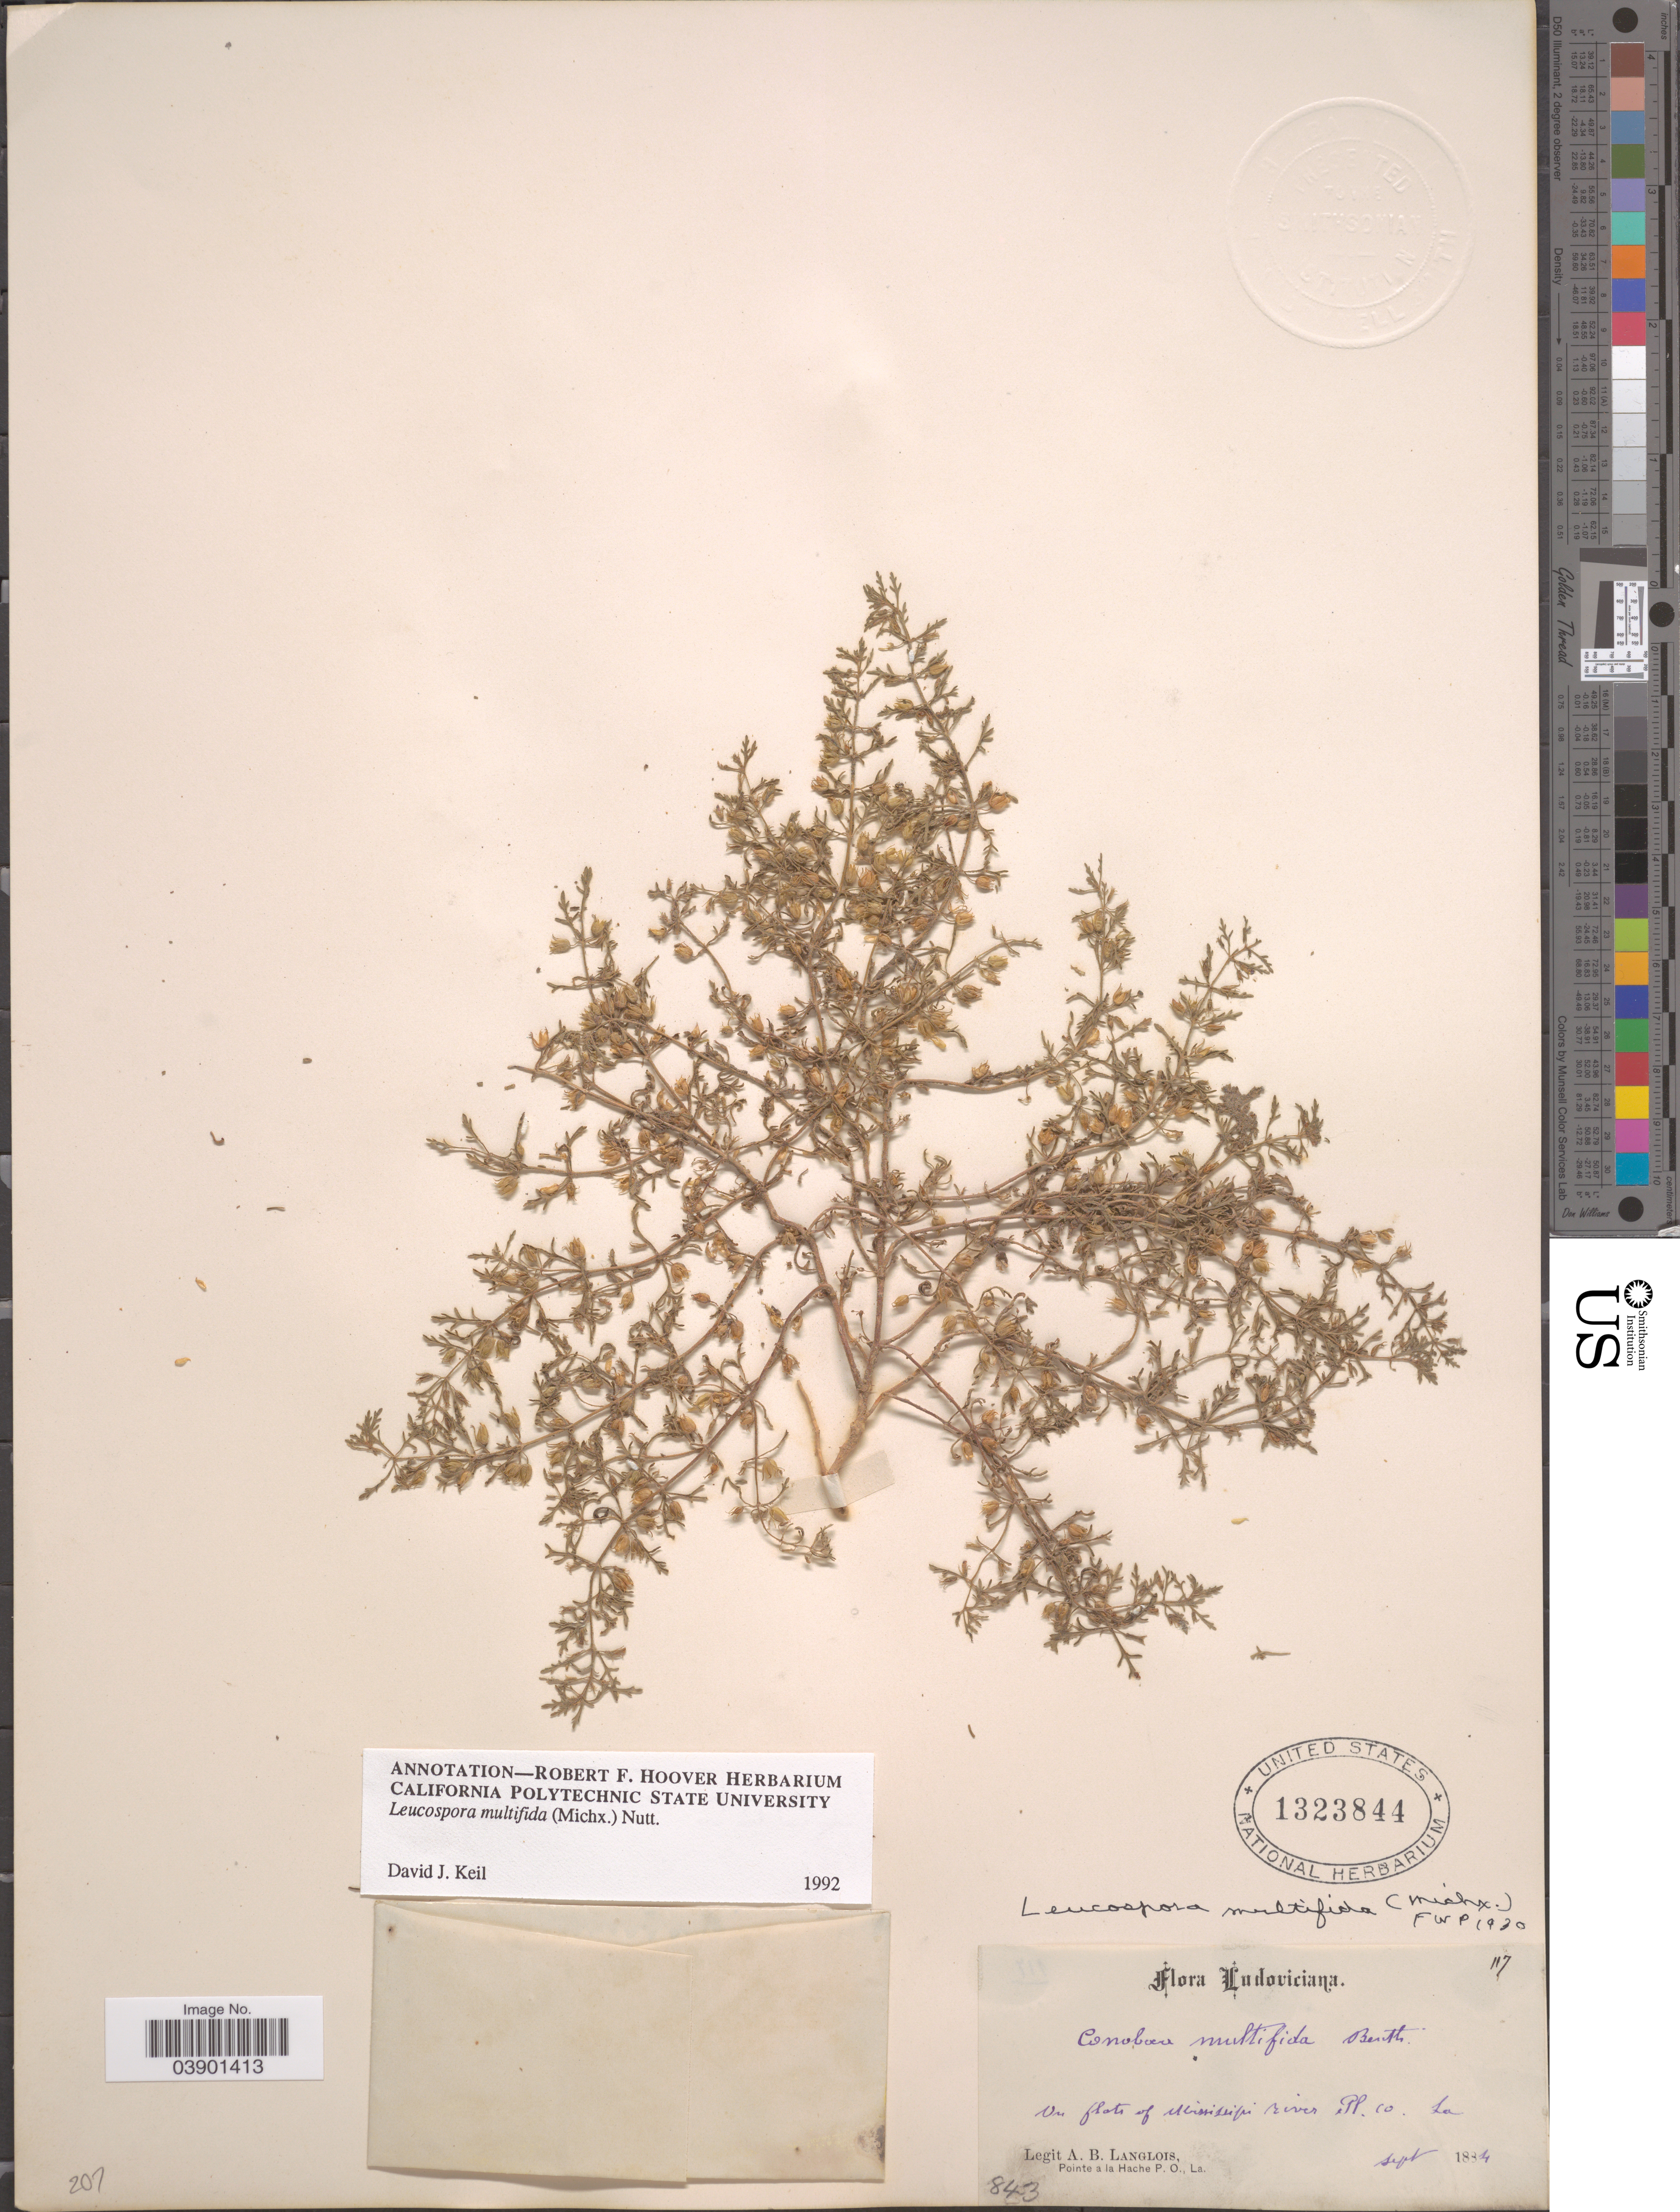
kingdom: Plantae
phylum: Tracheophyta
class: Magnoliopsida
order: Lamiales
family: Plantaginaceae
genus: Leucospora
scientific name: Leucospora multifida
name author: (Michx.) Nutt.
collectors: A. Langlois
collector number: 117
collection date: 1884-09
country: United States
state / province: Louisiana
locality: Ludoviciana. On flats of Mississippi river. Pl co.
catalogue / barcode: US 1323844